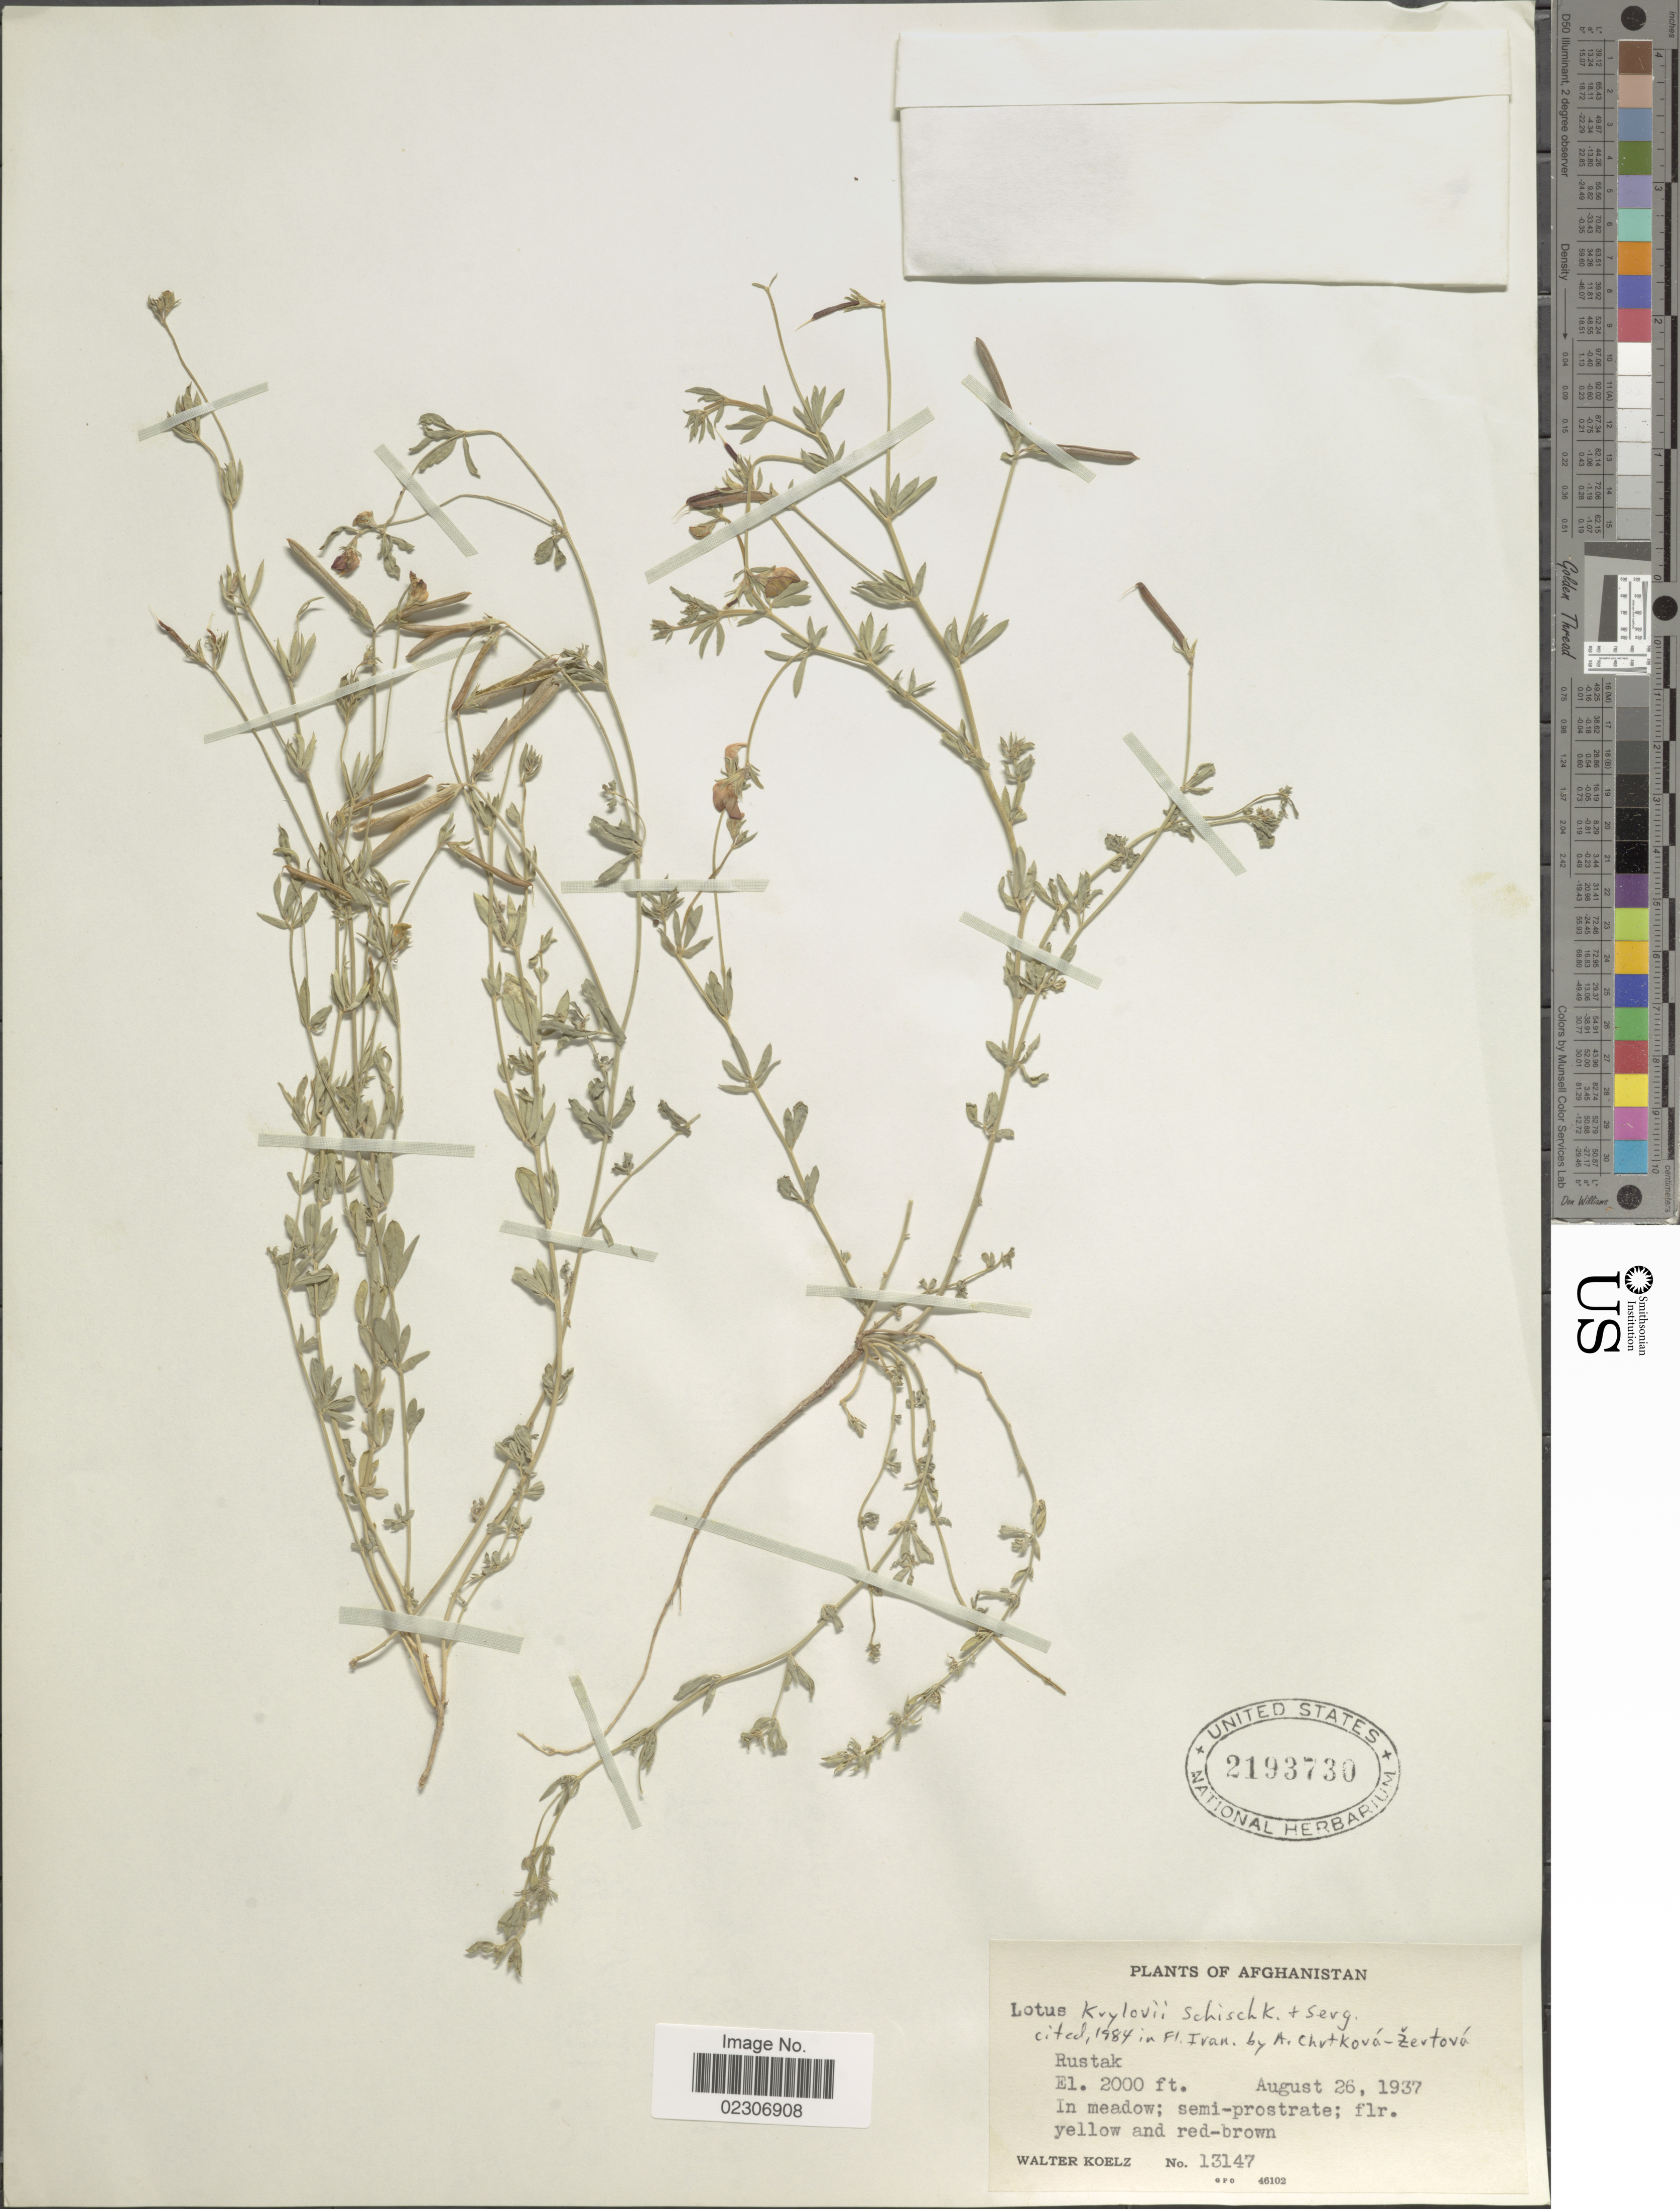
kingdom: Plantae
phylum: Tracheophyta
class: Magnoliopsida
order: Fabales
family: Fabaceae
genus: Lotus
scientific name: Lotus krylovii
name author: Schischk. & Serg.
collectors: W. N. Koelz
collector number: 13147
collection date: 1937-08-26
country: Afghanistan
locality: Rustak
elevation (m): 610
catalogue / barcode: US 2193730